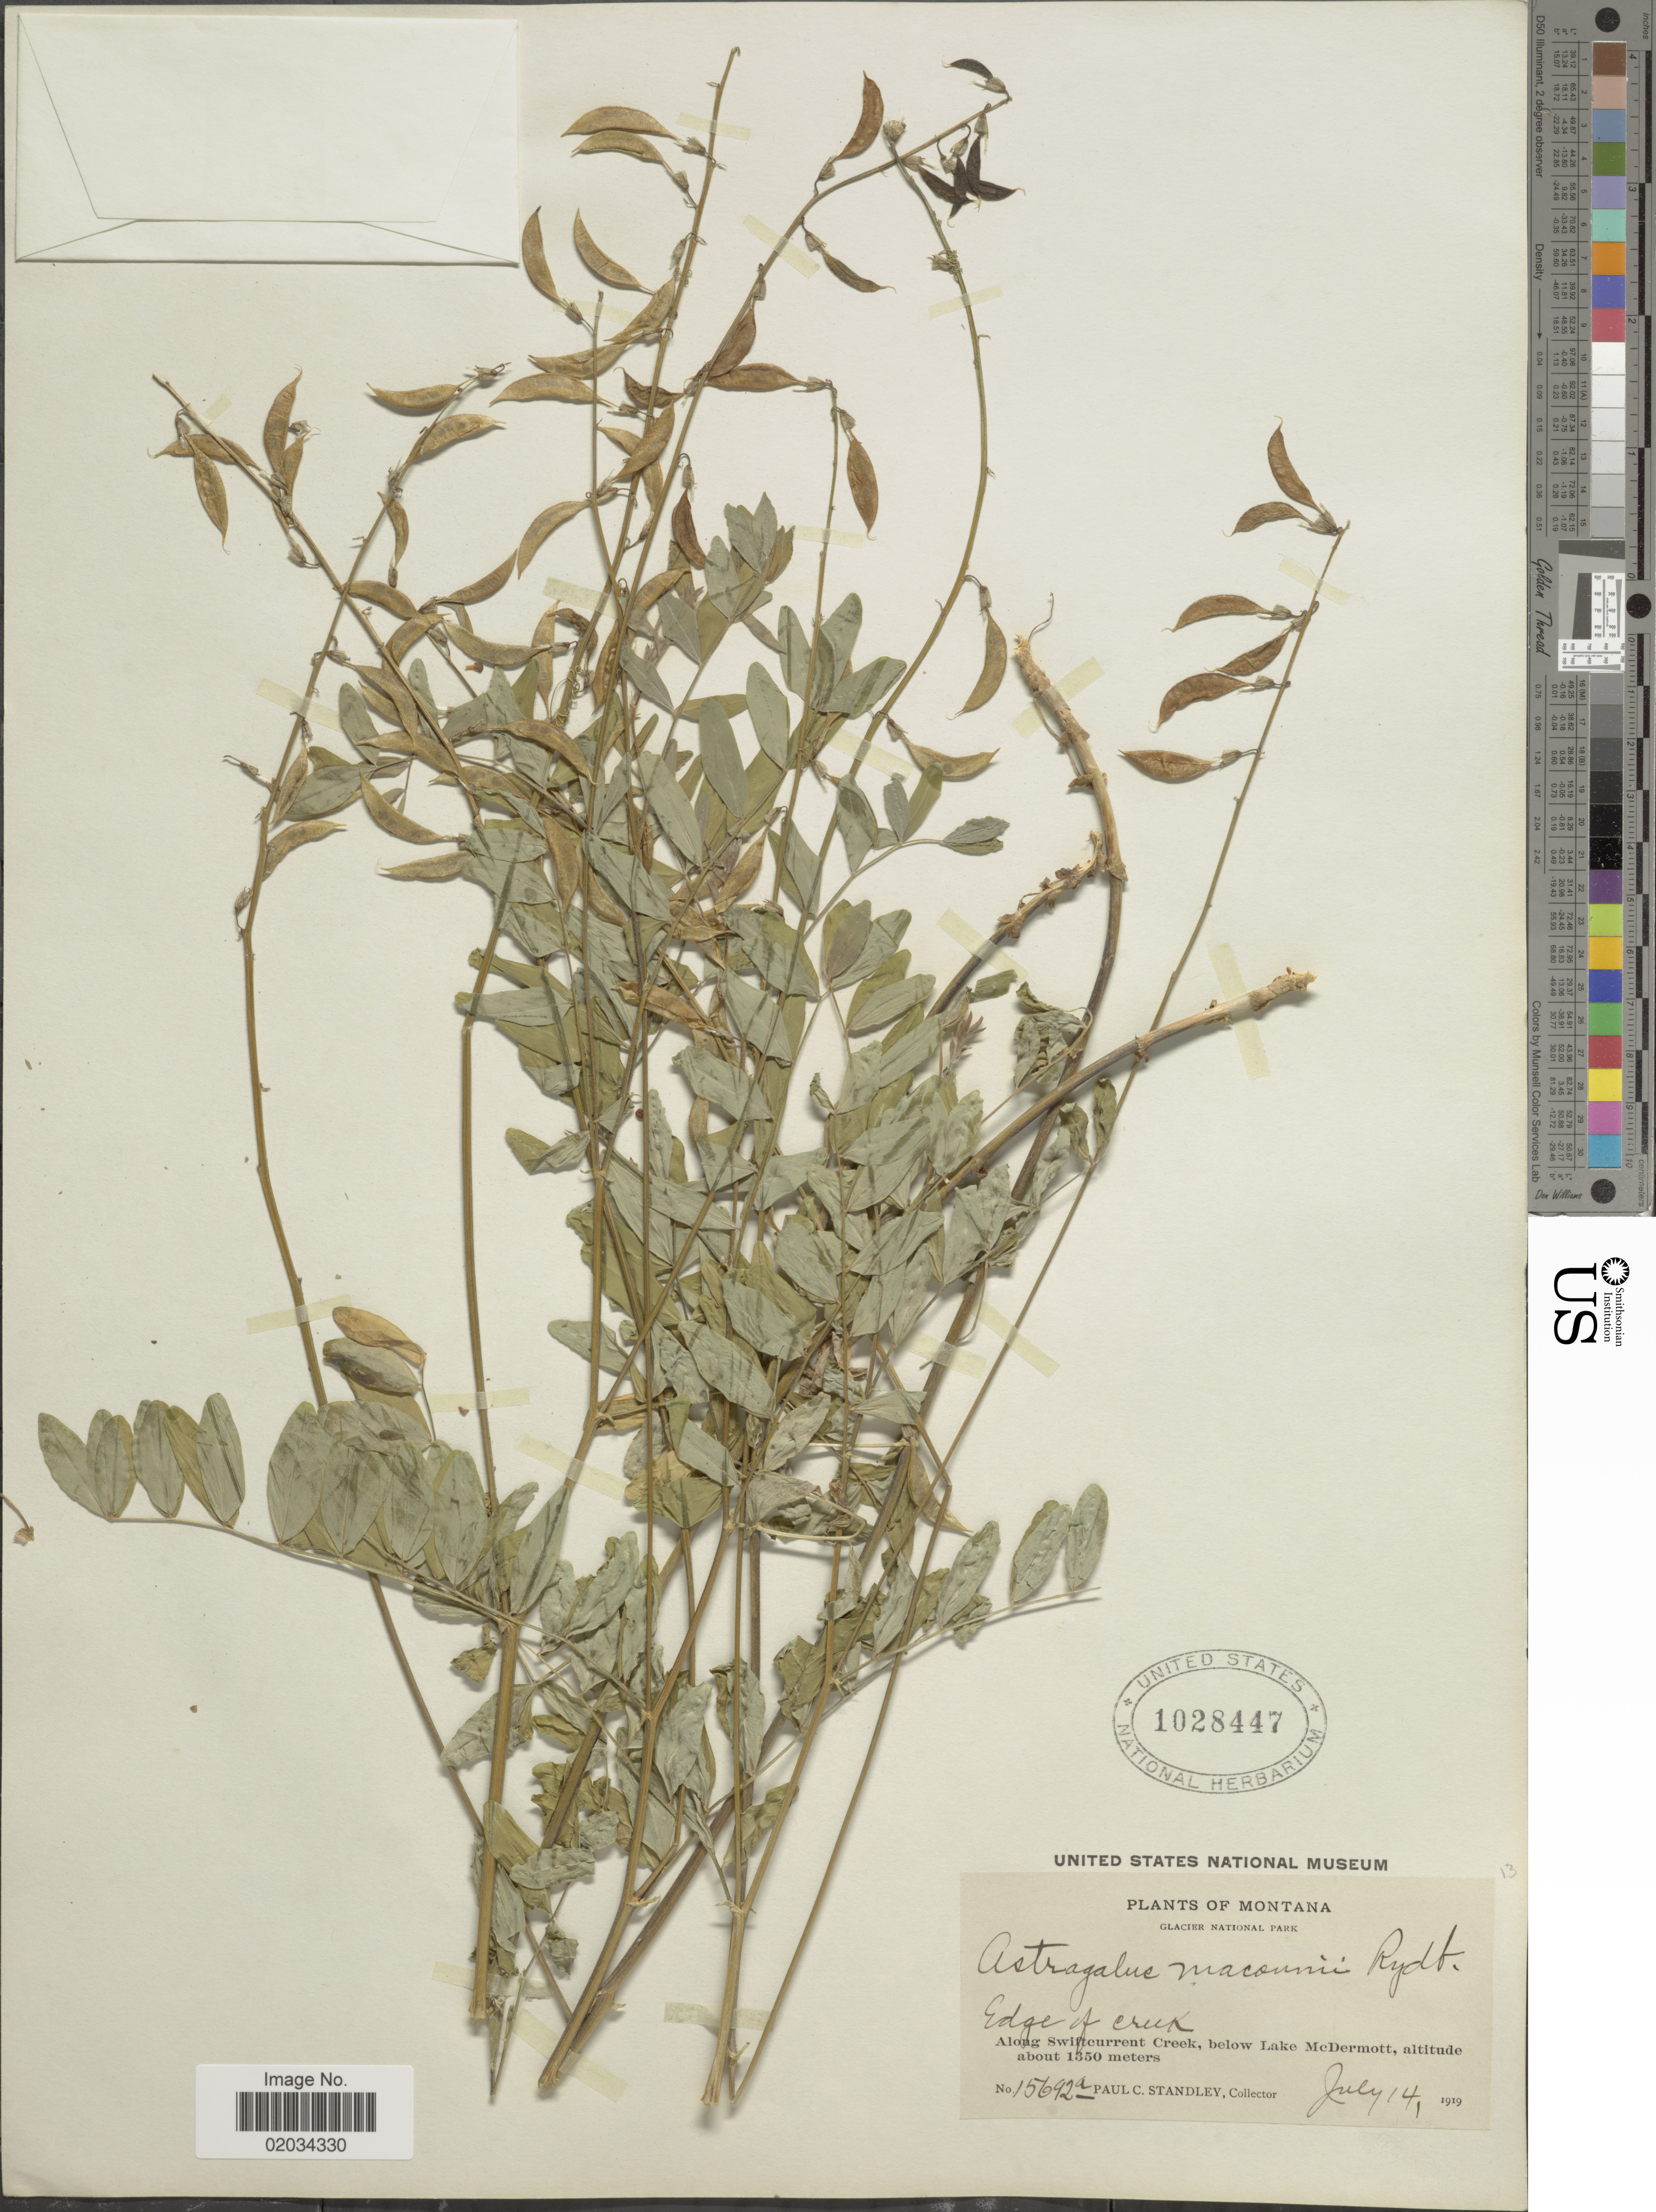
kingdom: Plantae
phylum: Tracheophyta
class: Magnoliopsida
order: Fabales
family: Fabaceae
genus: Astragalus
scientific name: Astragalus robbinsii var. minor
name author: (Hook.) Barneby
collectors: P. C. Standley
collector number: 15692a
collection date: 1919-07-14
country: United States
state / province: Montana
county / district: Glacier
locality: Glacier National Park, along Swiftcurrent Creek, below Lake McDermott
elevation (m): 1350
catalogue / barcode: US 1028447